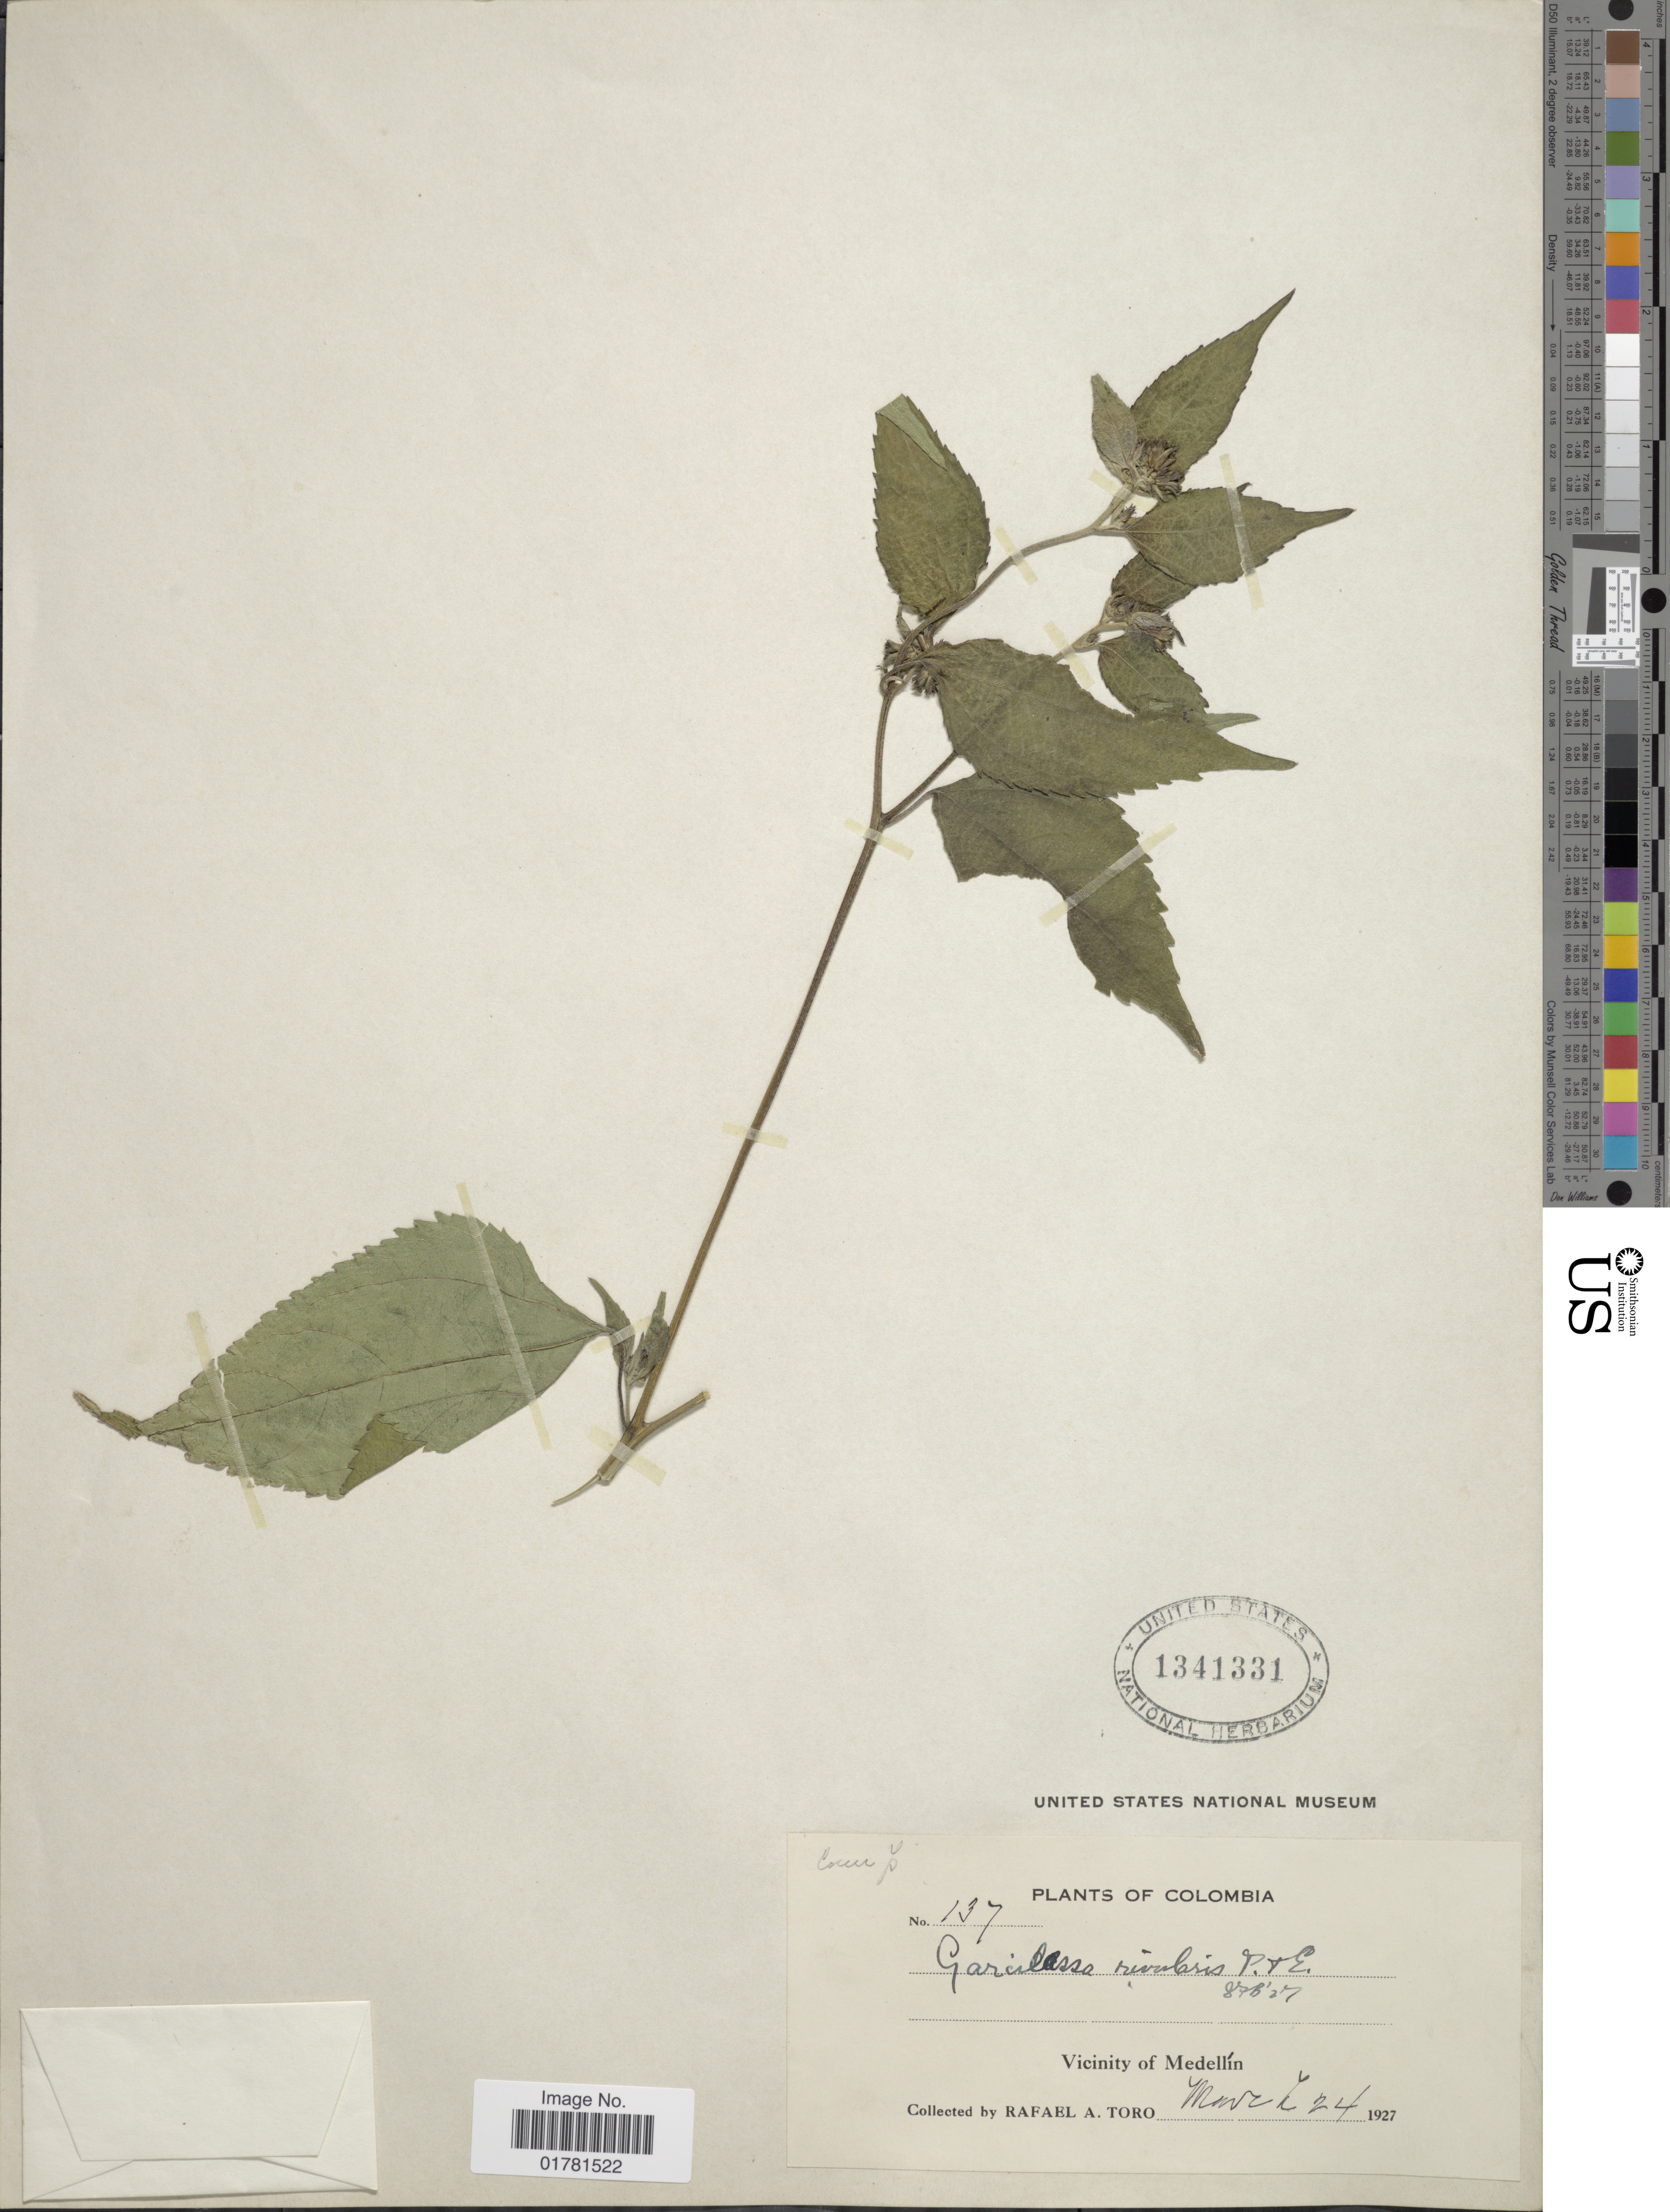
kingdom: Plantae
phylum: Tracheophyta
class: Magnoliopsida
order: Asterales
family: Asteraceae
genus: Garcilassa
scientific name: Garcilassa rivularis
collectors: R. A. Toro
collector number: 137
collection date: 1927-03-24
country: Colombia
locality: Vicinity of Medellín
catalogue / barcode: US 1341331